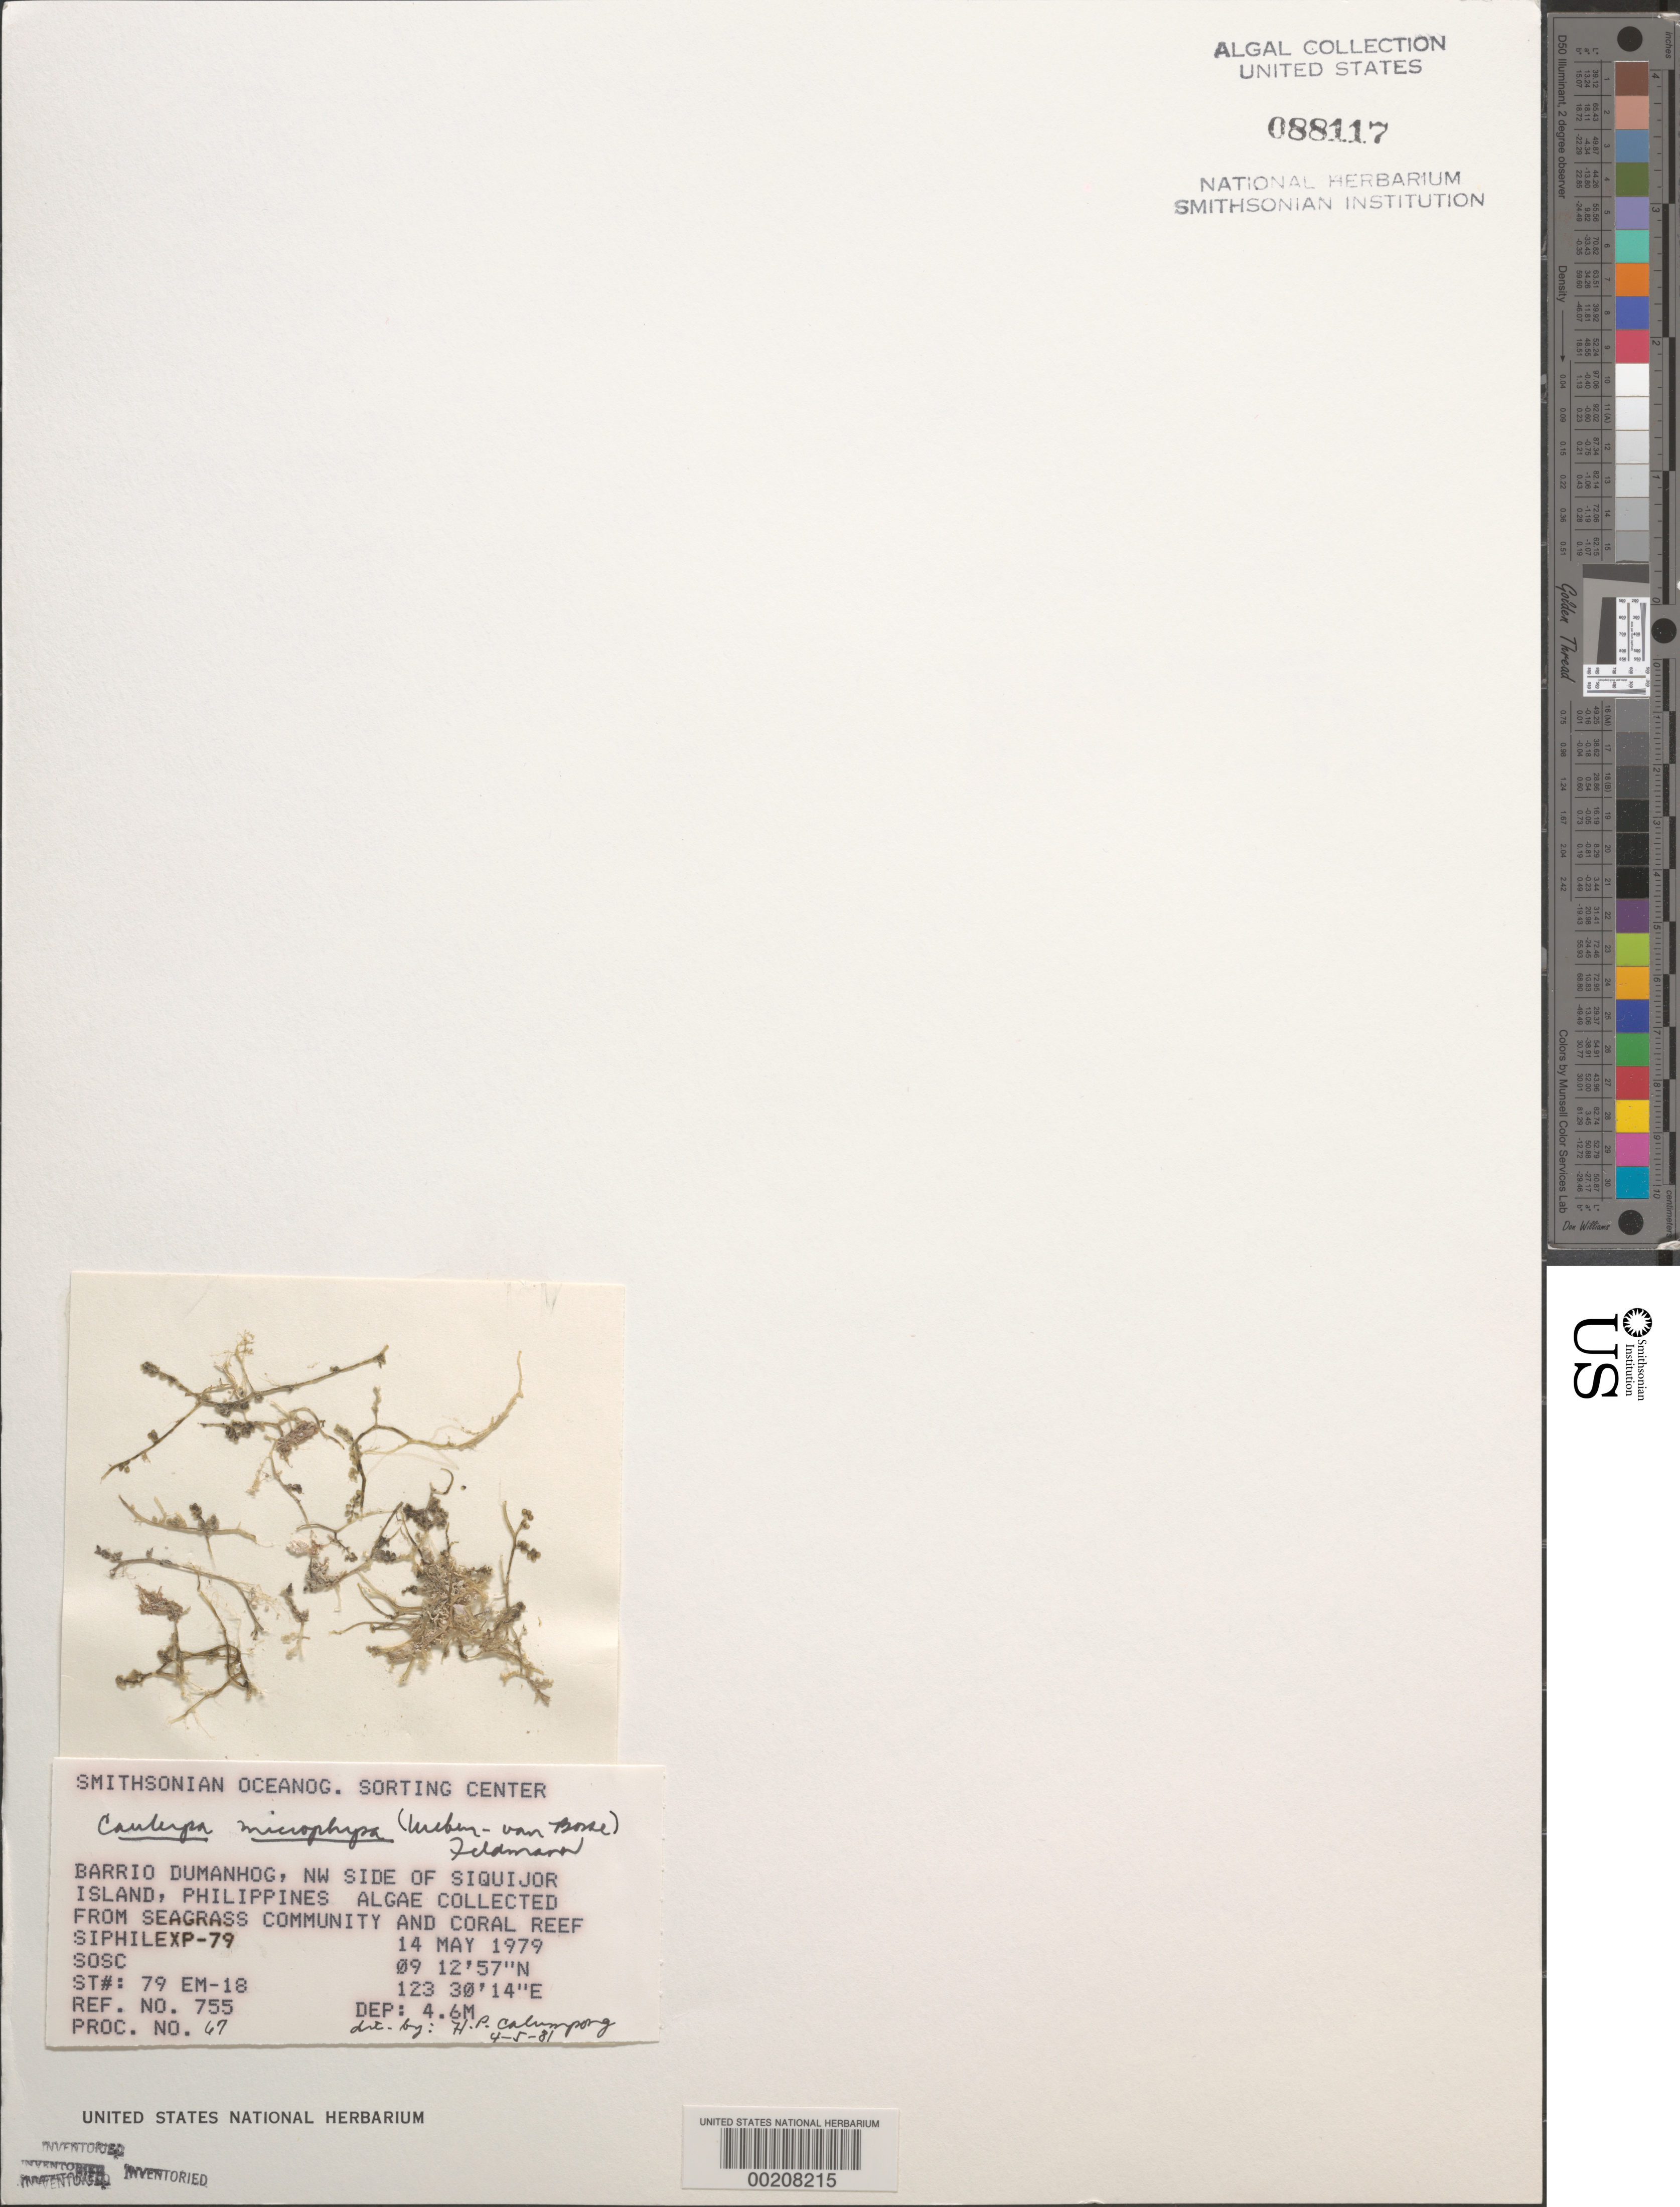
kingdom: Plantae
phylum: Chlorophyta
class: Ulvophyceae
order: Bryopsidales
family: Caulerpaceae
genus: Caulerpa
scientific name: Caulerpa microphysa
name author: (Weber Bosse) Feldmann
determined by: Calumpong, H. P.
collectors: SOSC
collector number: Station 79 Em-18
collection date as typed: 14 May 1979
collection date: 1979-05-14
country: Philippines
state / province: Central Visayas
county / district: Siquijor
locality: Visayan, Barrio dumanhog, siquijor island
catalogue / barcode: US 88117